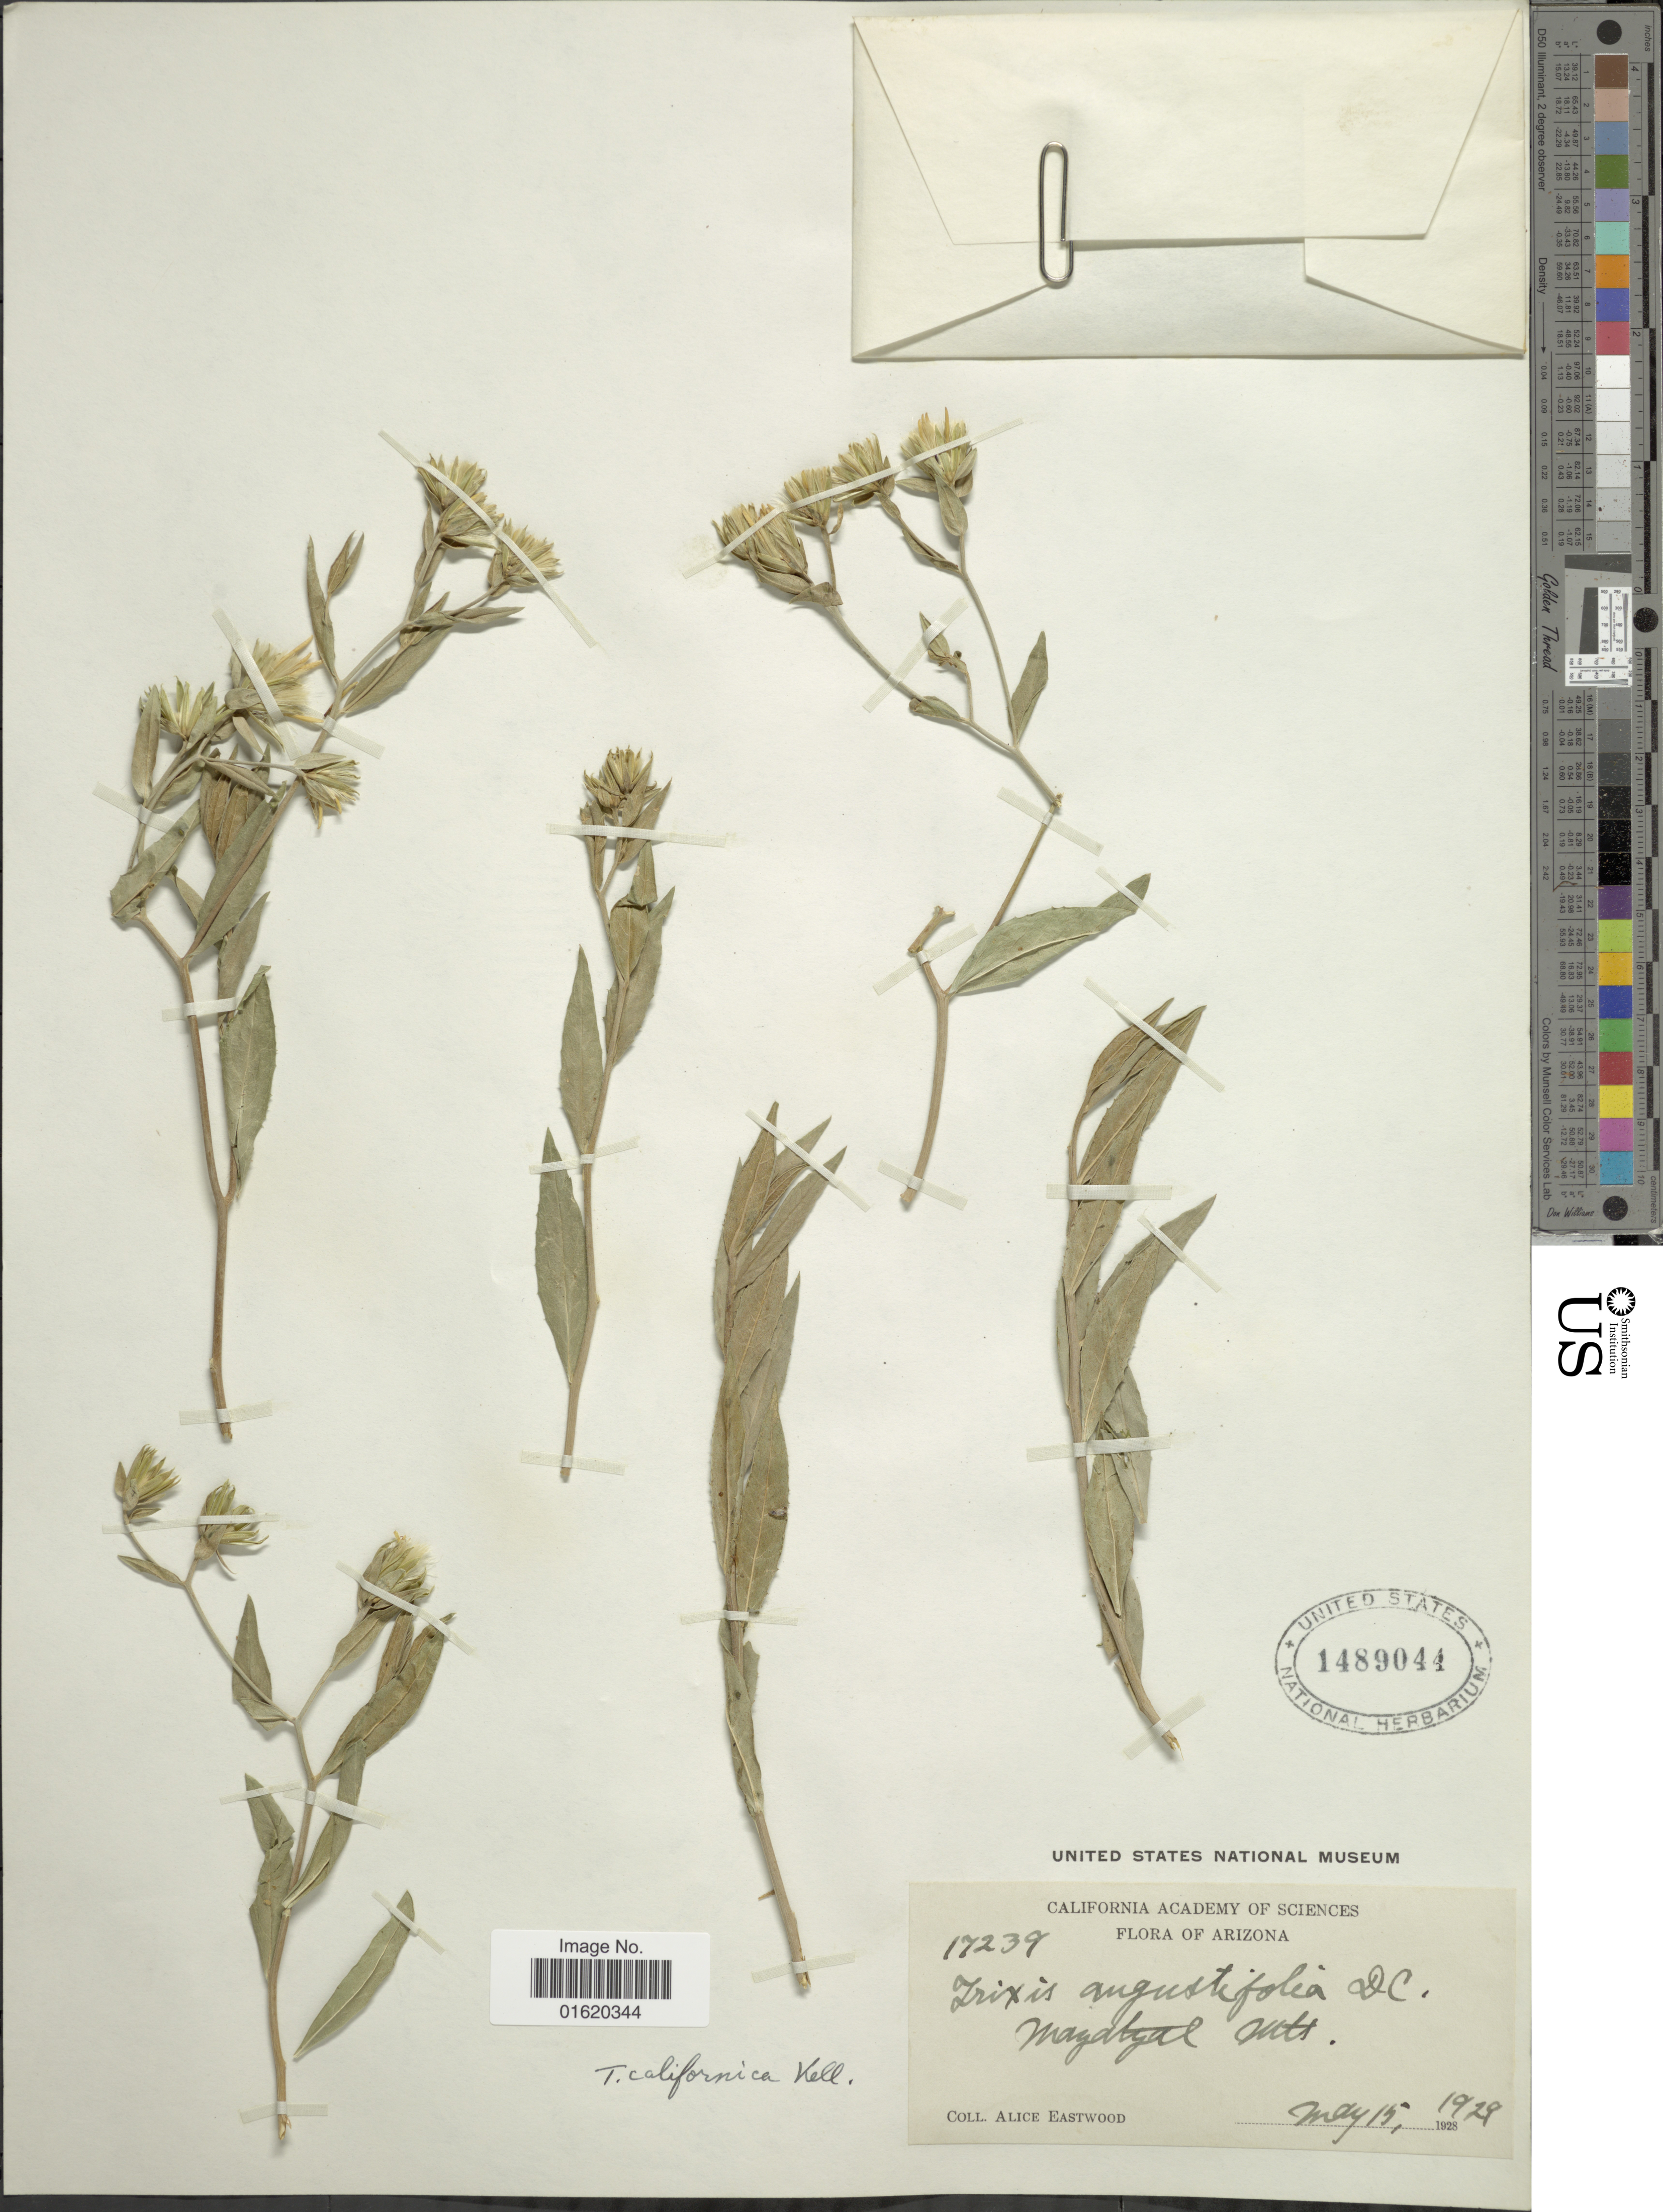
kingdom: Plantae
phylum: Tracheophyta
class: Magnoliopsida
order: Asterales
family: Asteraceae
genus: Trixis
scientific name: Trixis californica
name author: Kellogg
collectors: A. Eastwood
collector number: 17238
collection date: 1929-05-15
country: United States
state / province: Arizona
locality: Mazatzal Mts.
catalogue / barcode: US 1489044